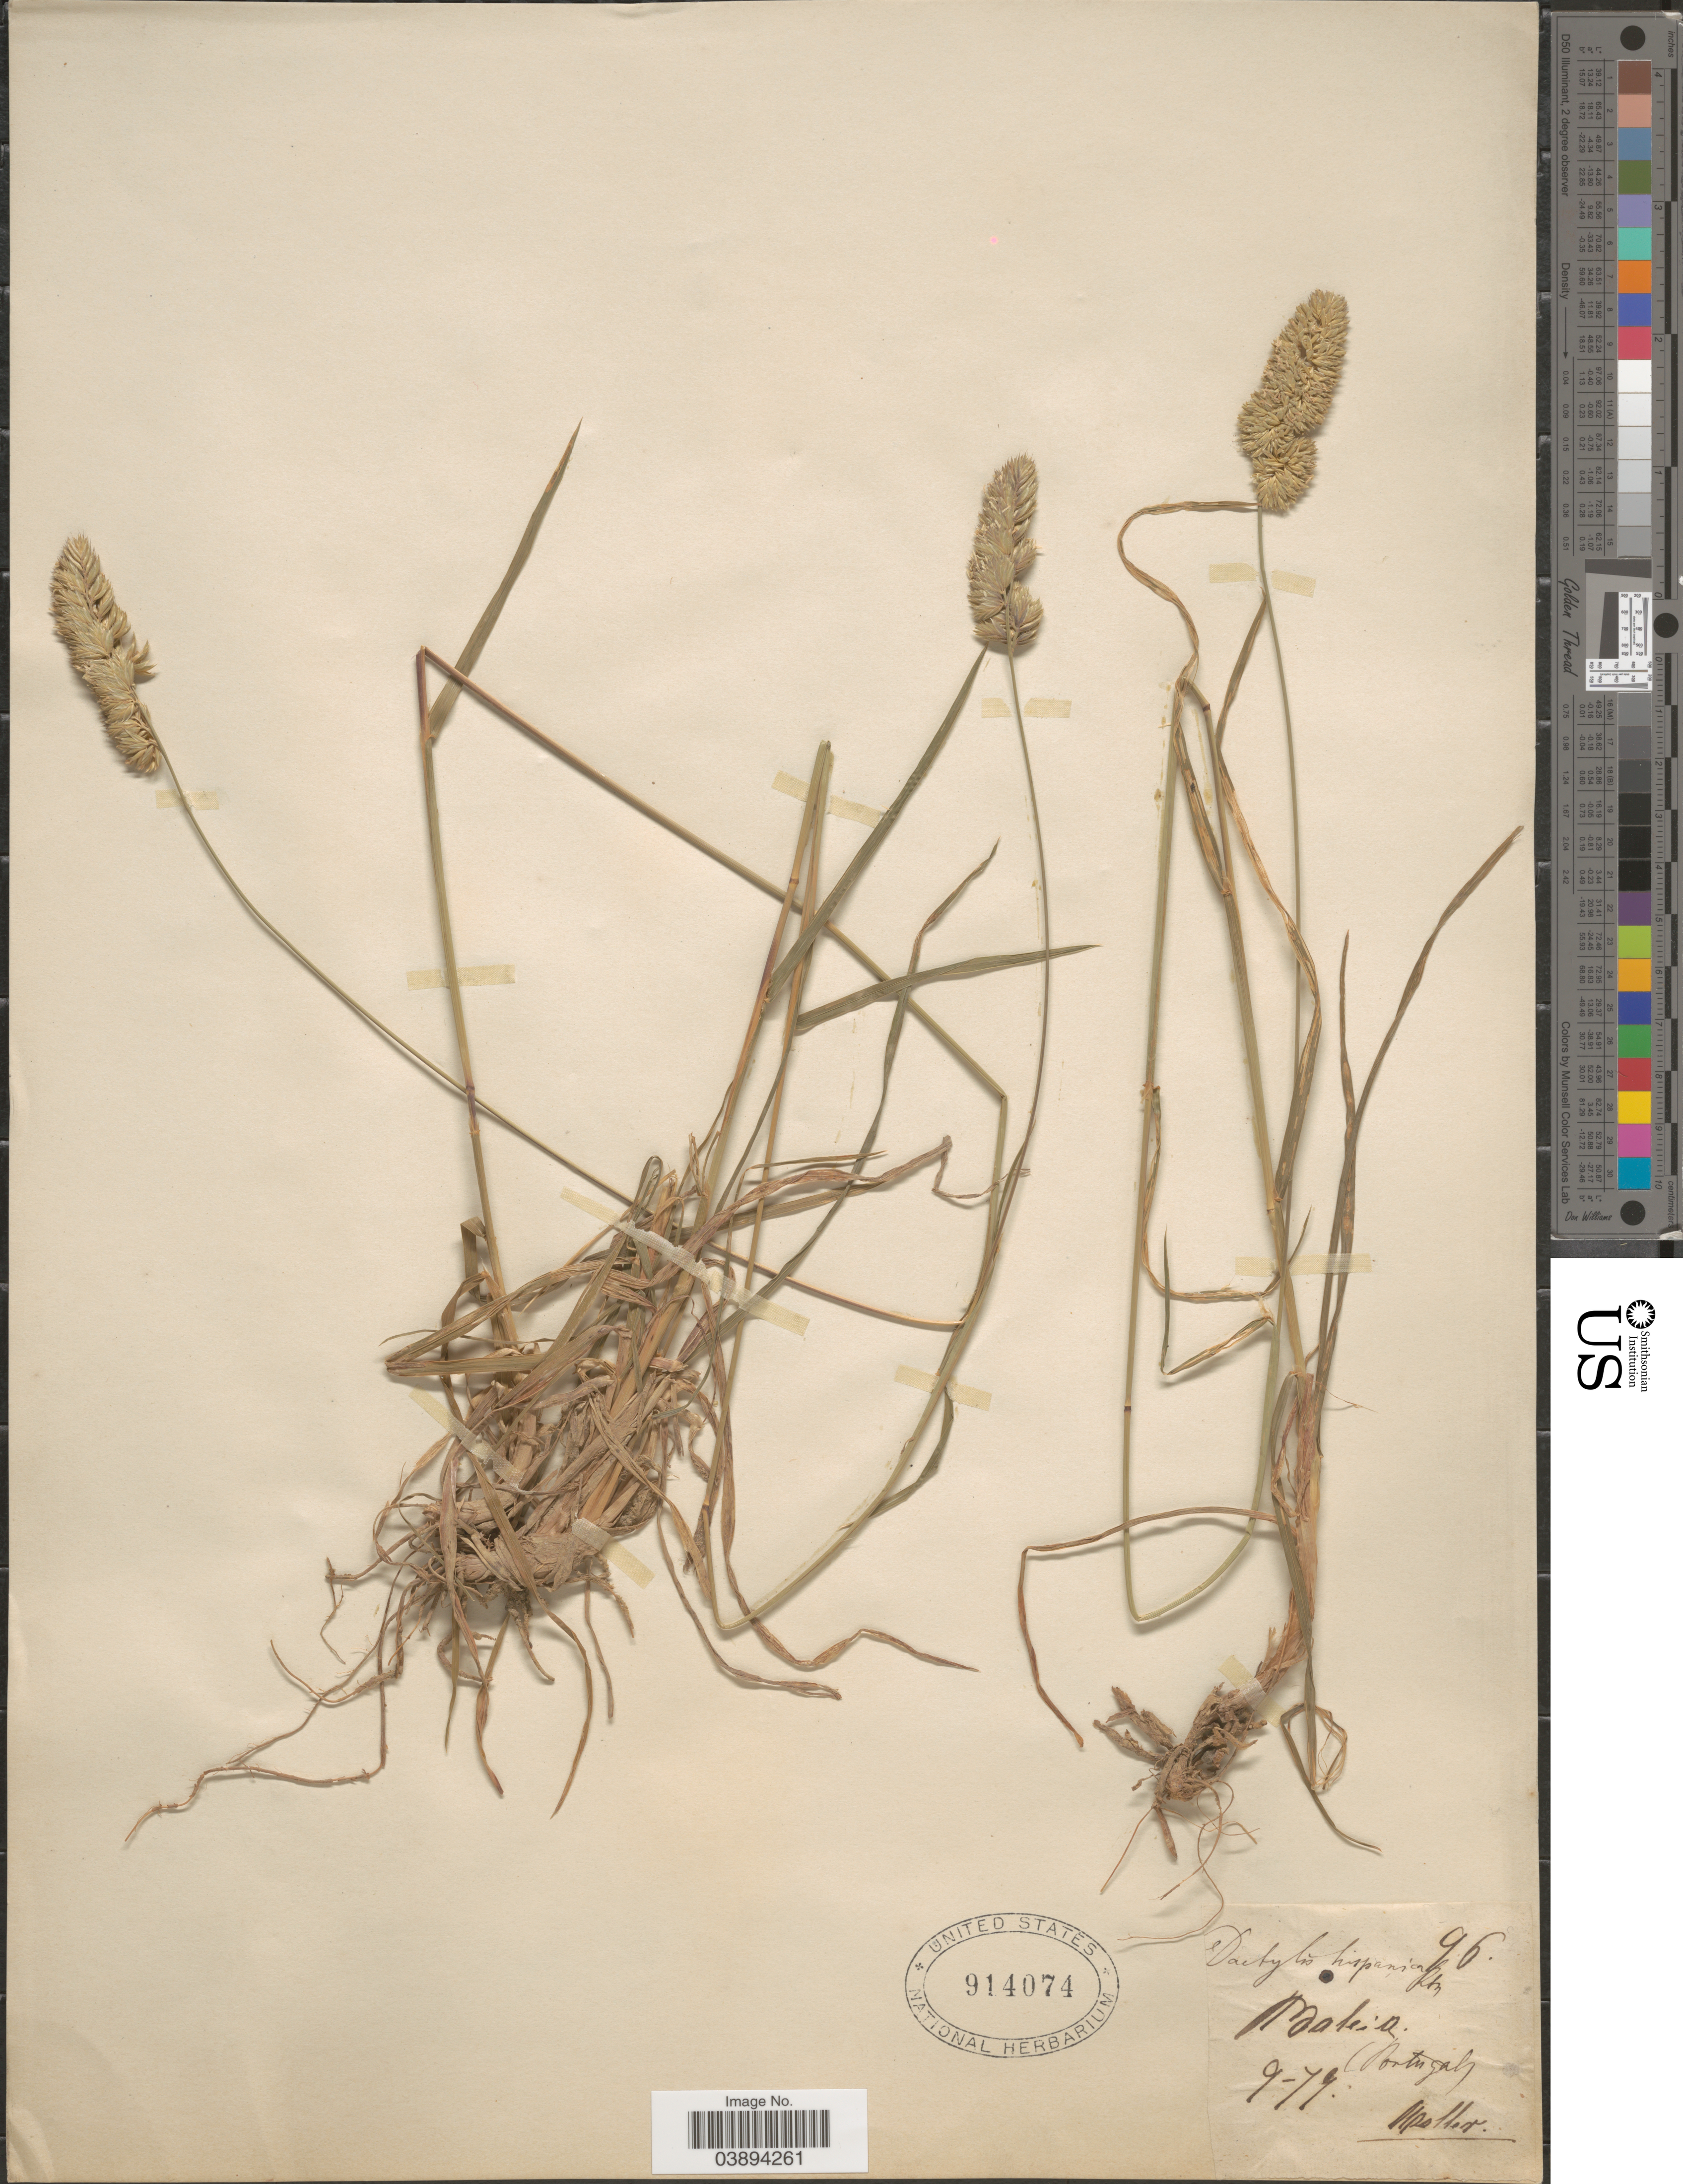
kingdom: Plantae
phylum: Tracheophyta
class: Liliopsida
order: Poales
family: Poaceae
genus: Dactylis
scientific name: Dactylis glomerata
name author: L.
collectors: -. Moller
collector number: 96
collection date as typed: Transcribed d/m/y: /9/79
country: Portugal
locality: Baleia.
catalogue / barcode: US 914074